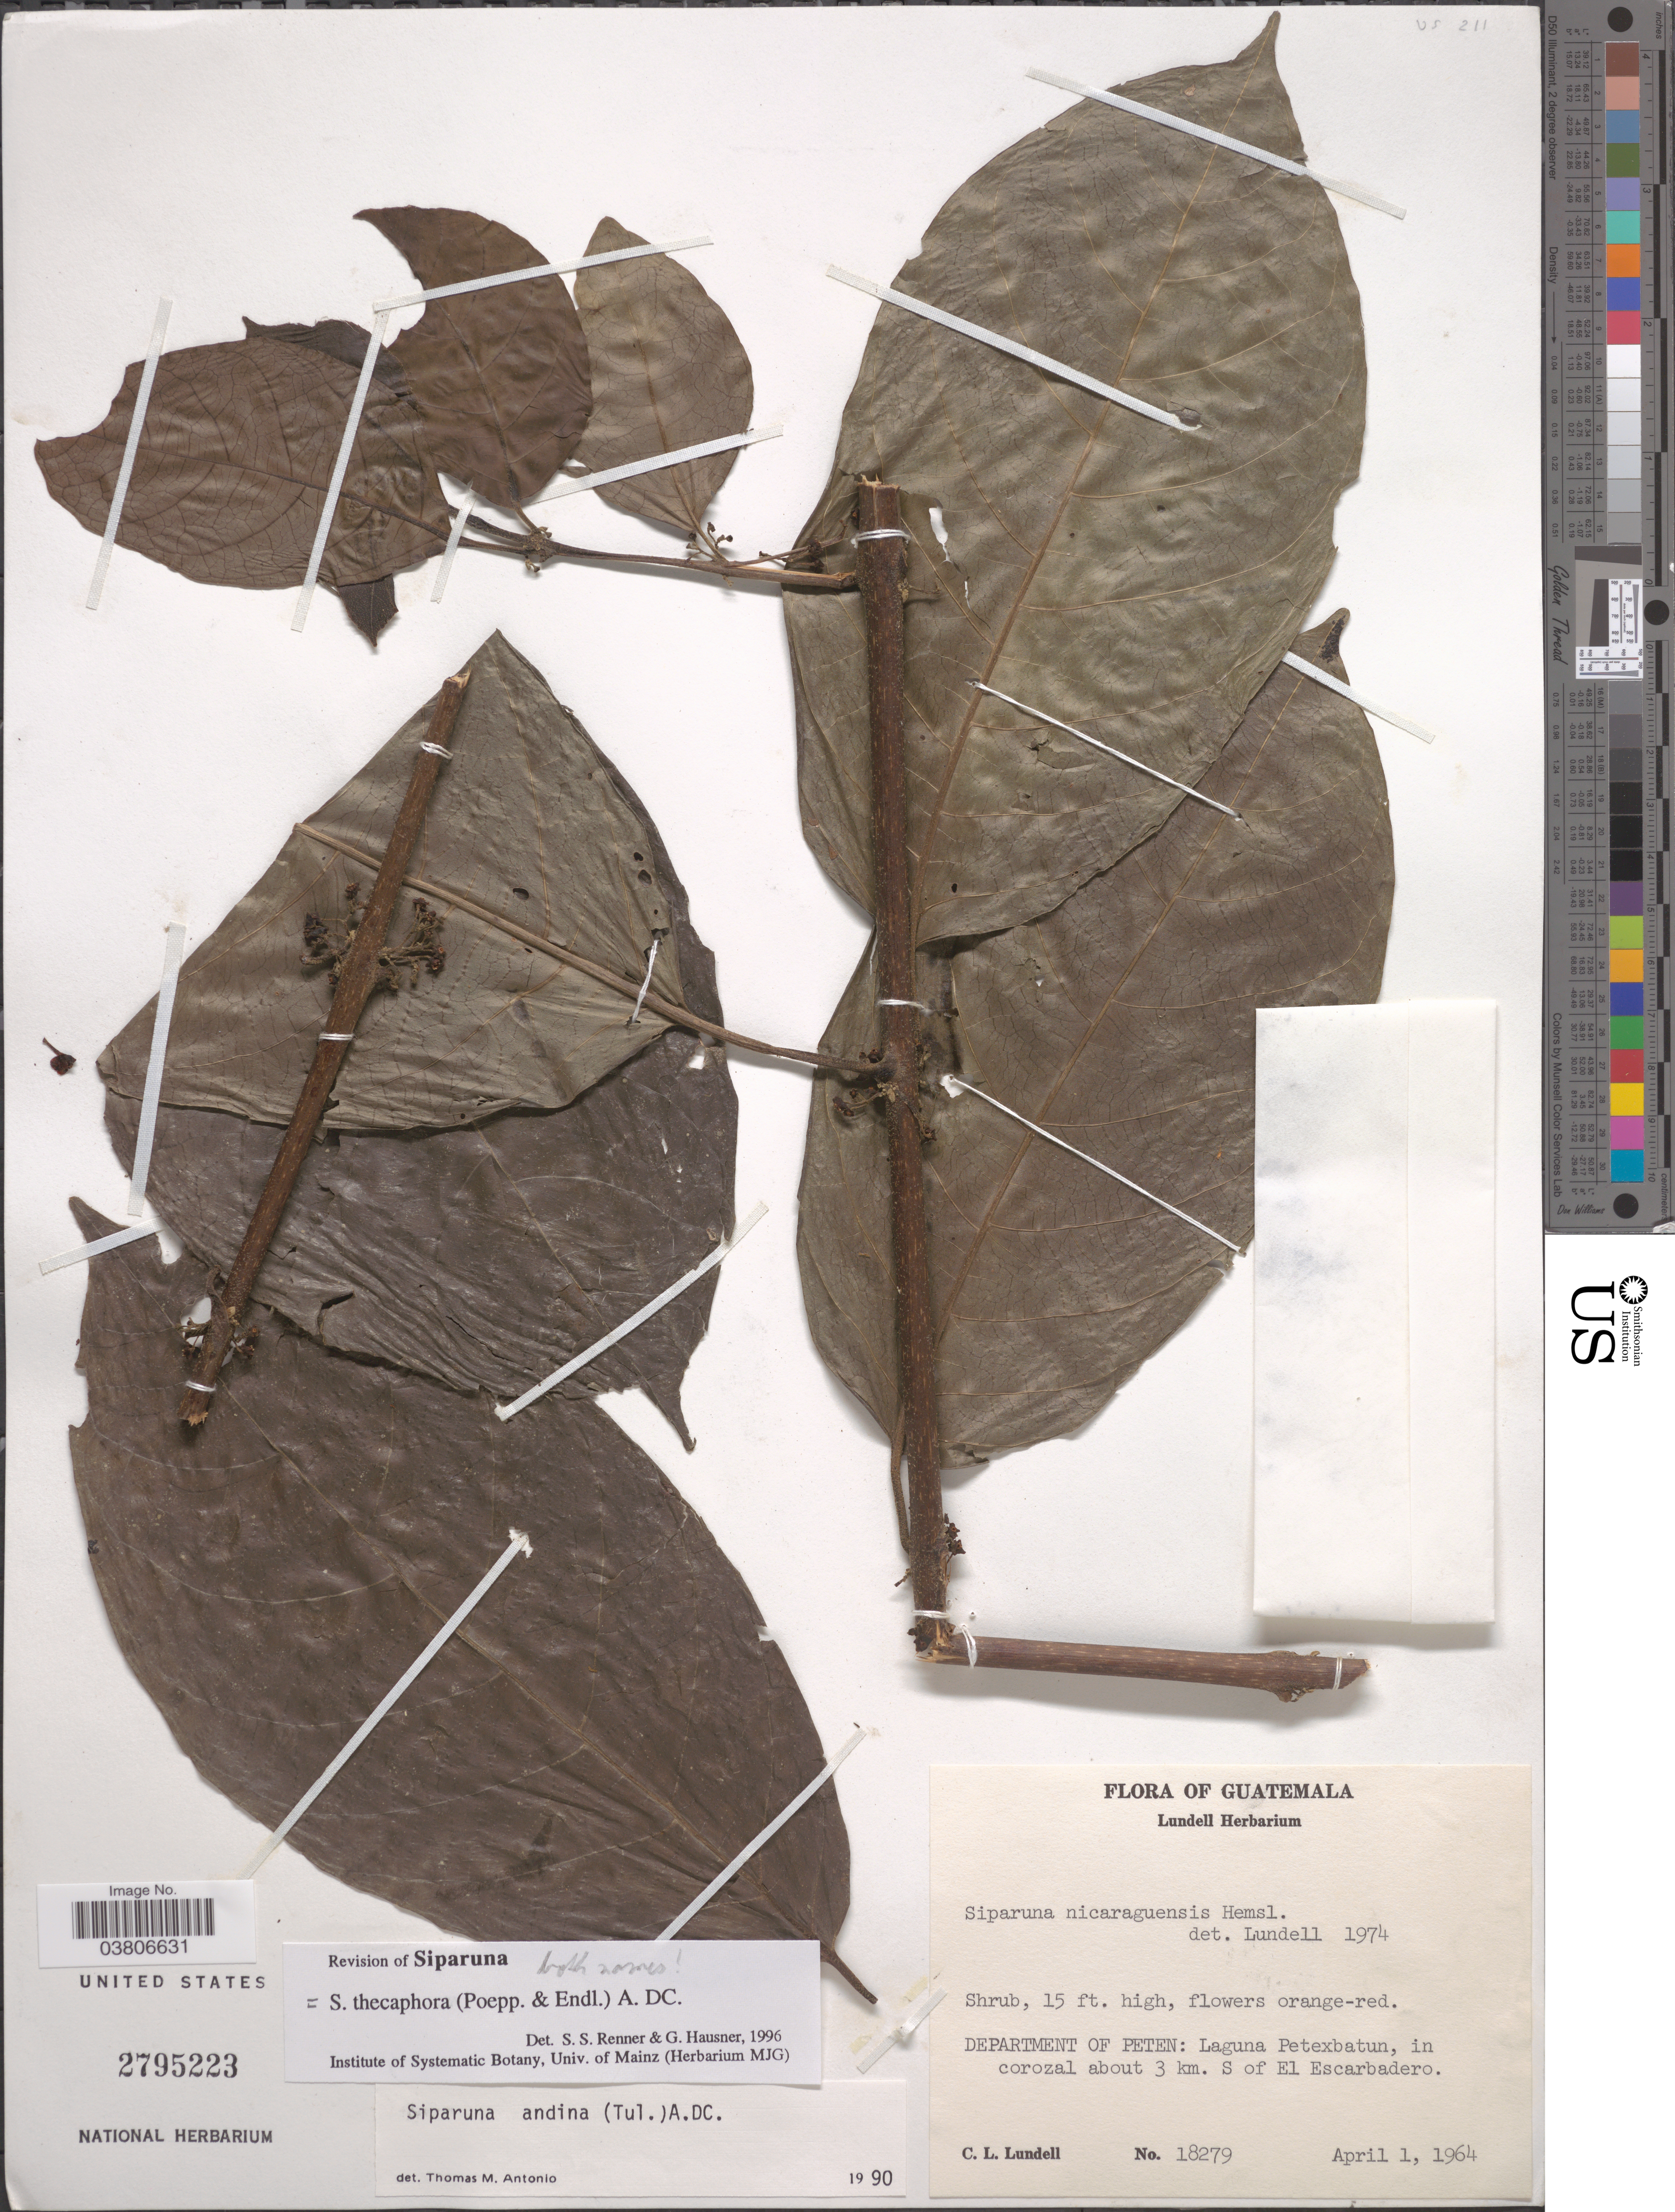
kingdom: Plantae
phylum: Tracheophyta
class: Magnoliopsida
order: Laurales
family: Siparunaceae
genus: Siparuna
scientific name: Siparuna thecaphora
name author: (Poepp. & Endl.) A. DC.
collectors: C. L. Lundell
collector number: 18279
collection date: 1964-04-01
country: Guatemala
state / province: El Peten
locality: Department of Peten: Laguna Petexbatun, in corozal about 3 km. S of El Escarbadero.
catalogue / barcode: US 2795223